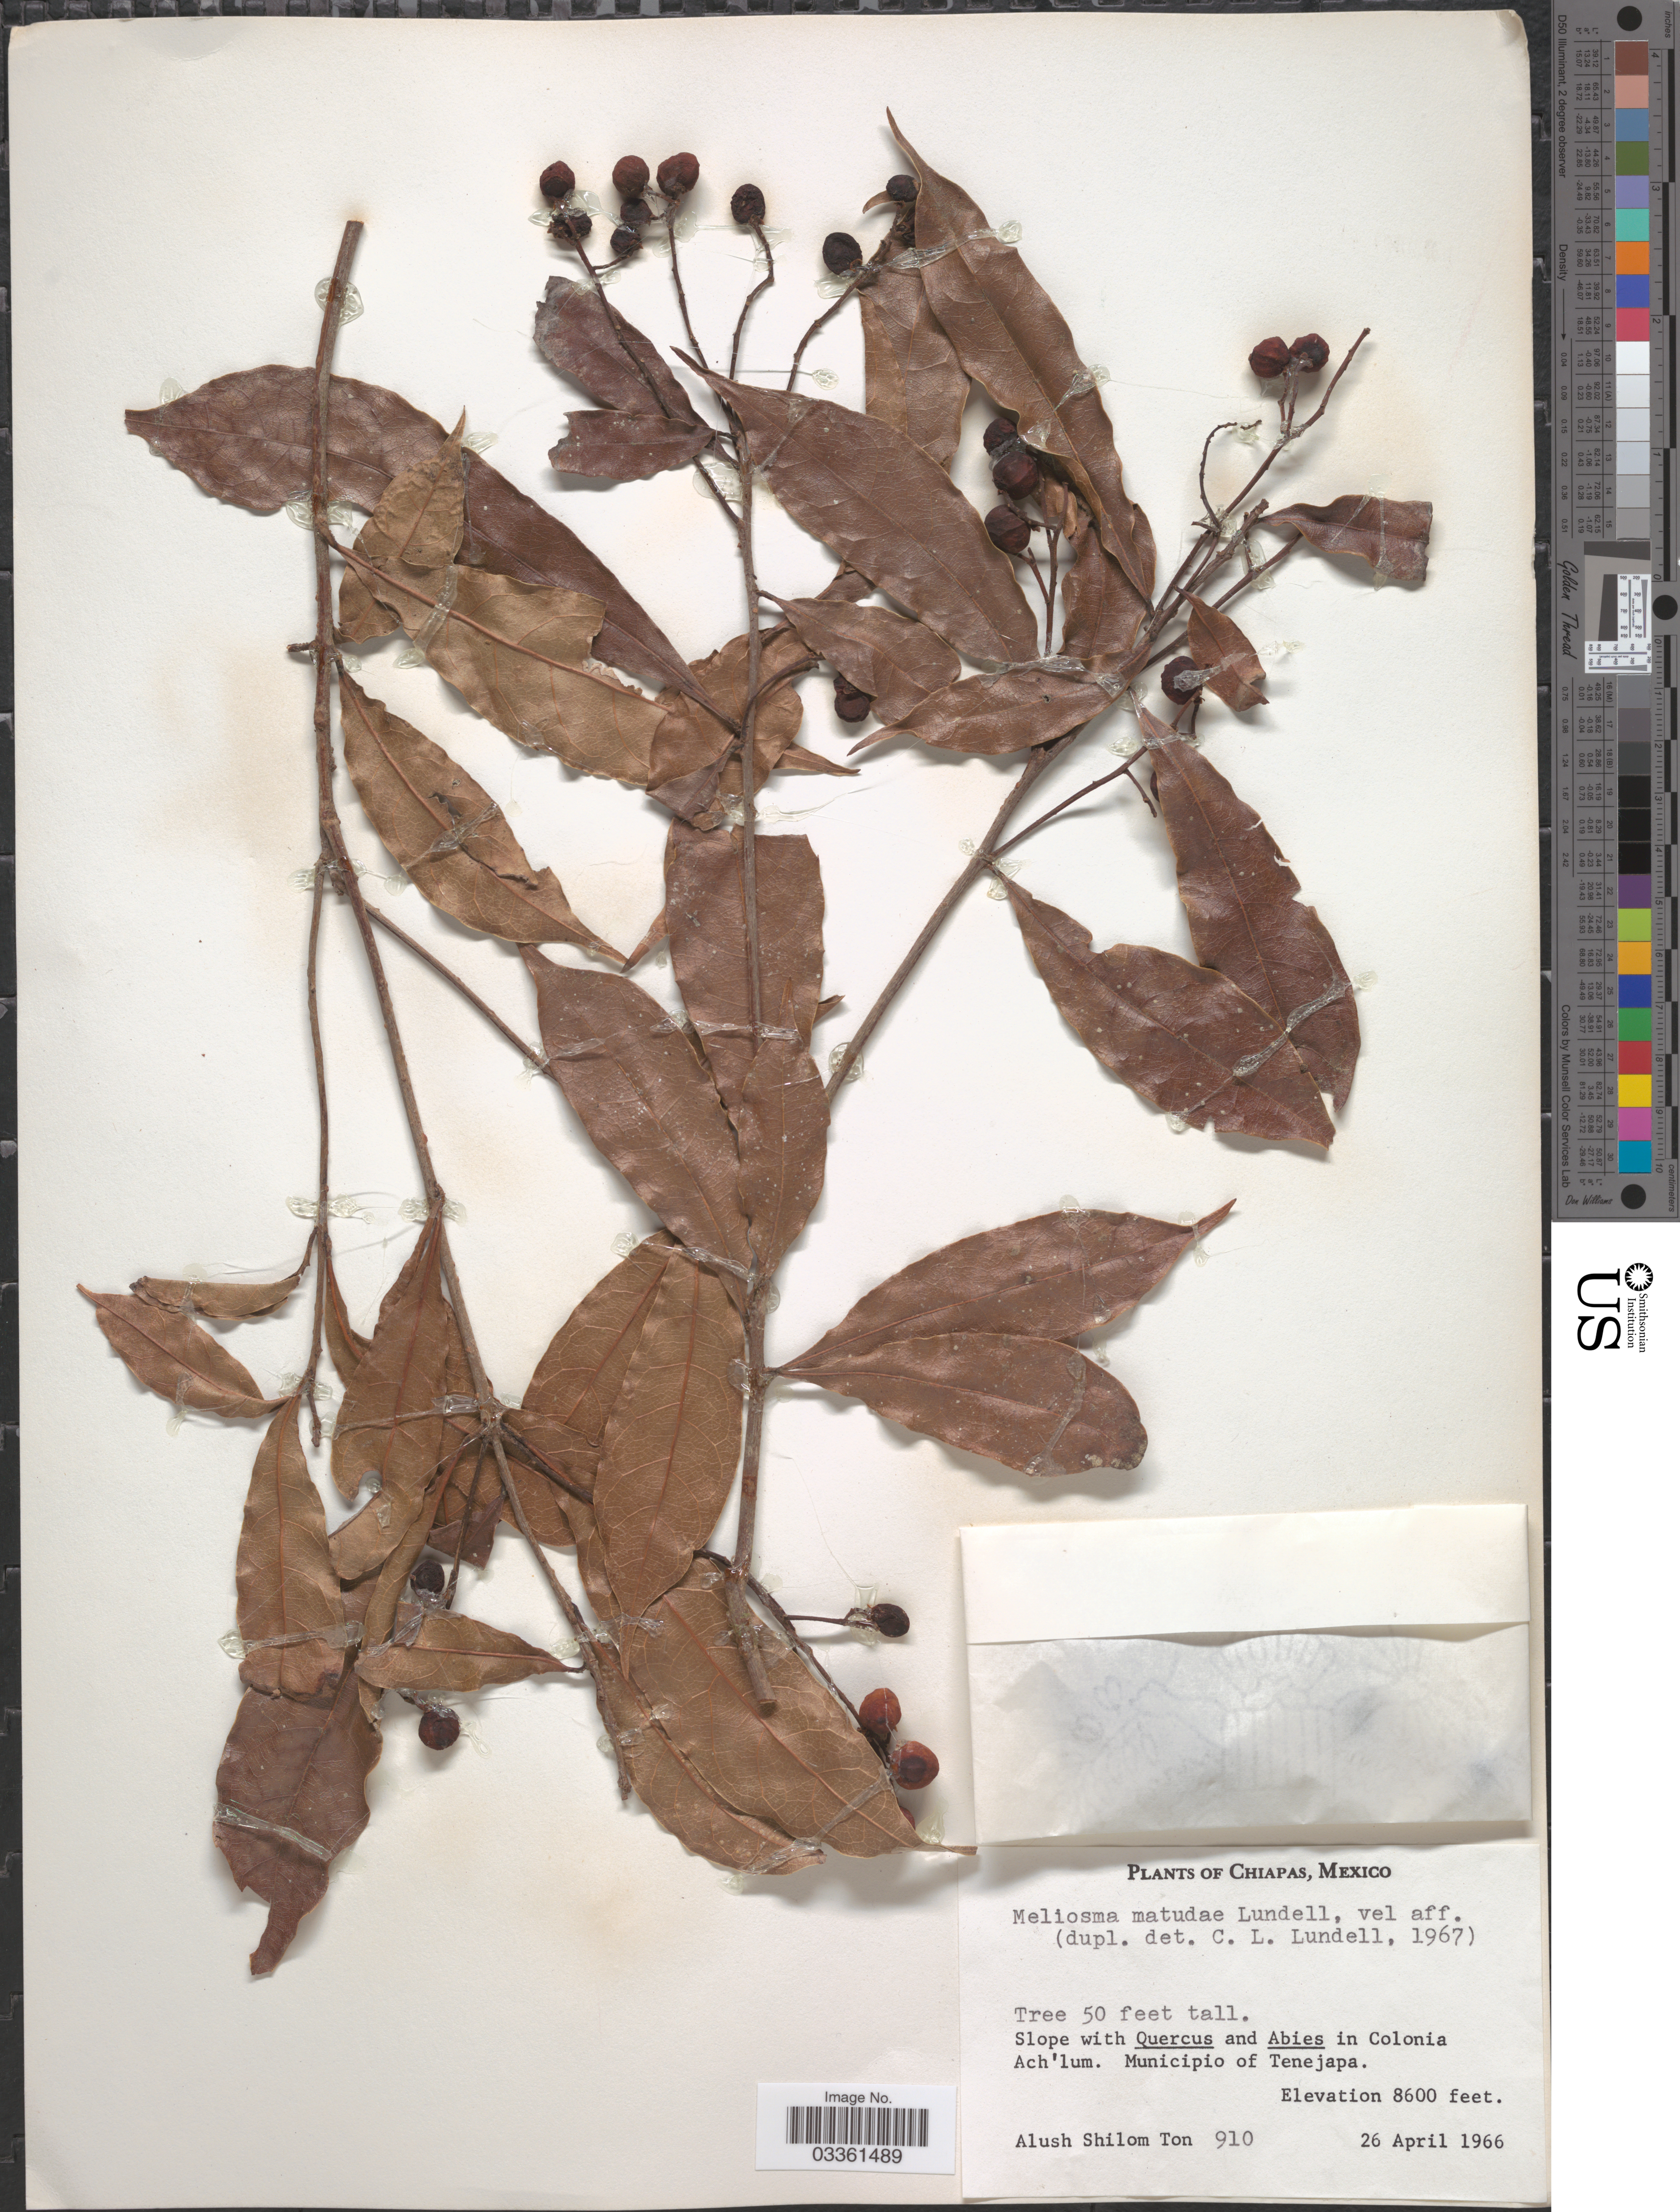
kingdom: Plantae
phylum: Tracheophyta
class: Magnoliopsida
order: Proteales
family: Sabiaceae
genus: Meliosma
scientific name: Meliosma matudai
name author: Lundell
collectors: A. M. Ton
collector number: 910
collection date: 1966-04-26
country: Mexico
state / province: Chiapas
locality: In Colonia Ach'lum. Municipio of Tenejapa.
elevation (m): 2621